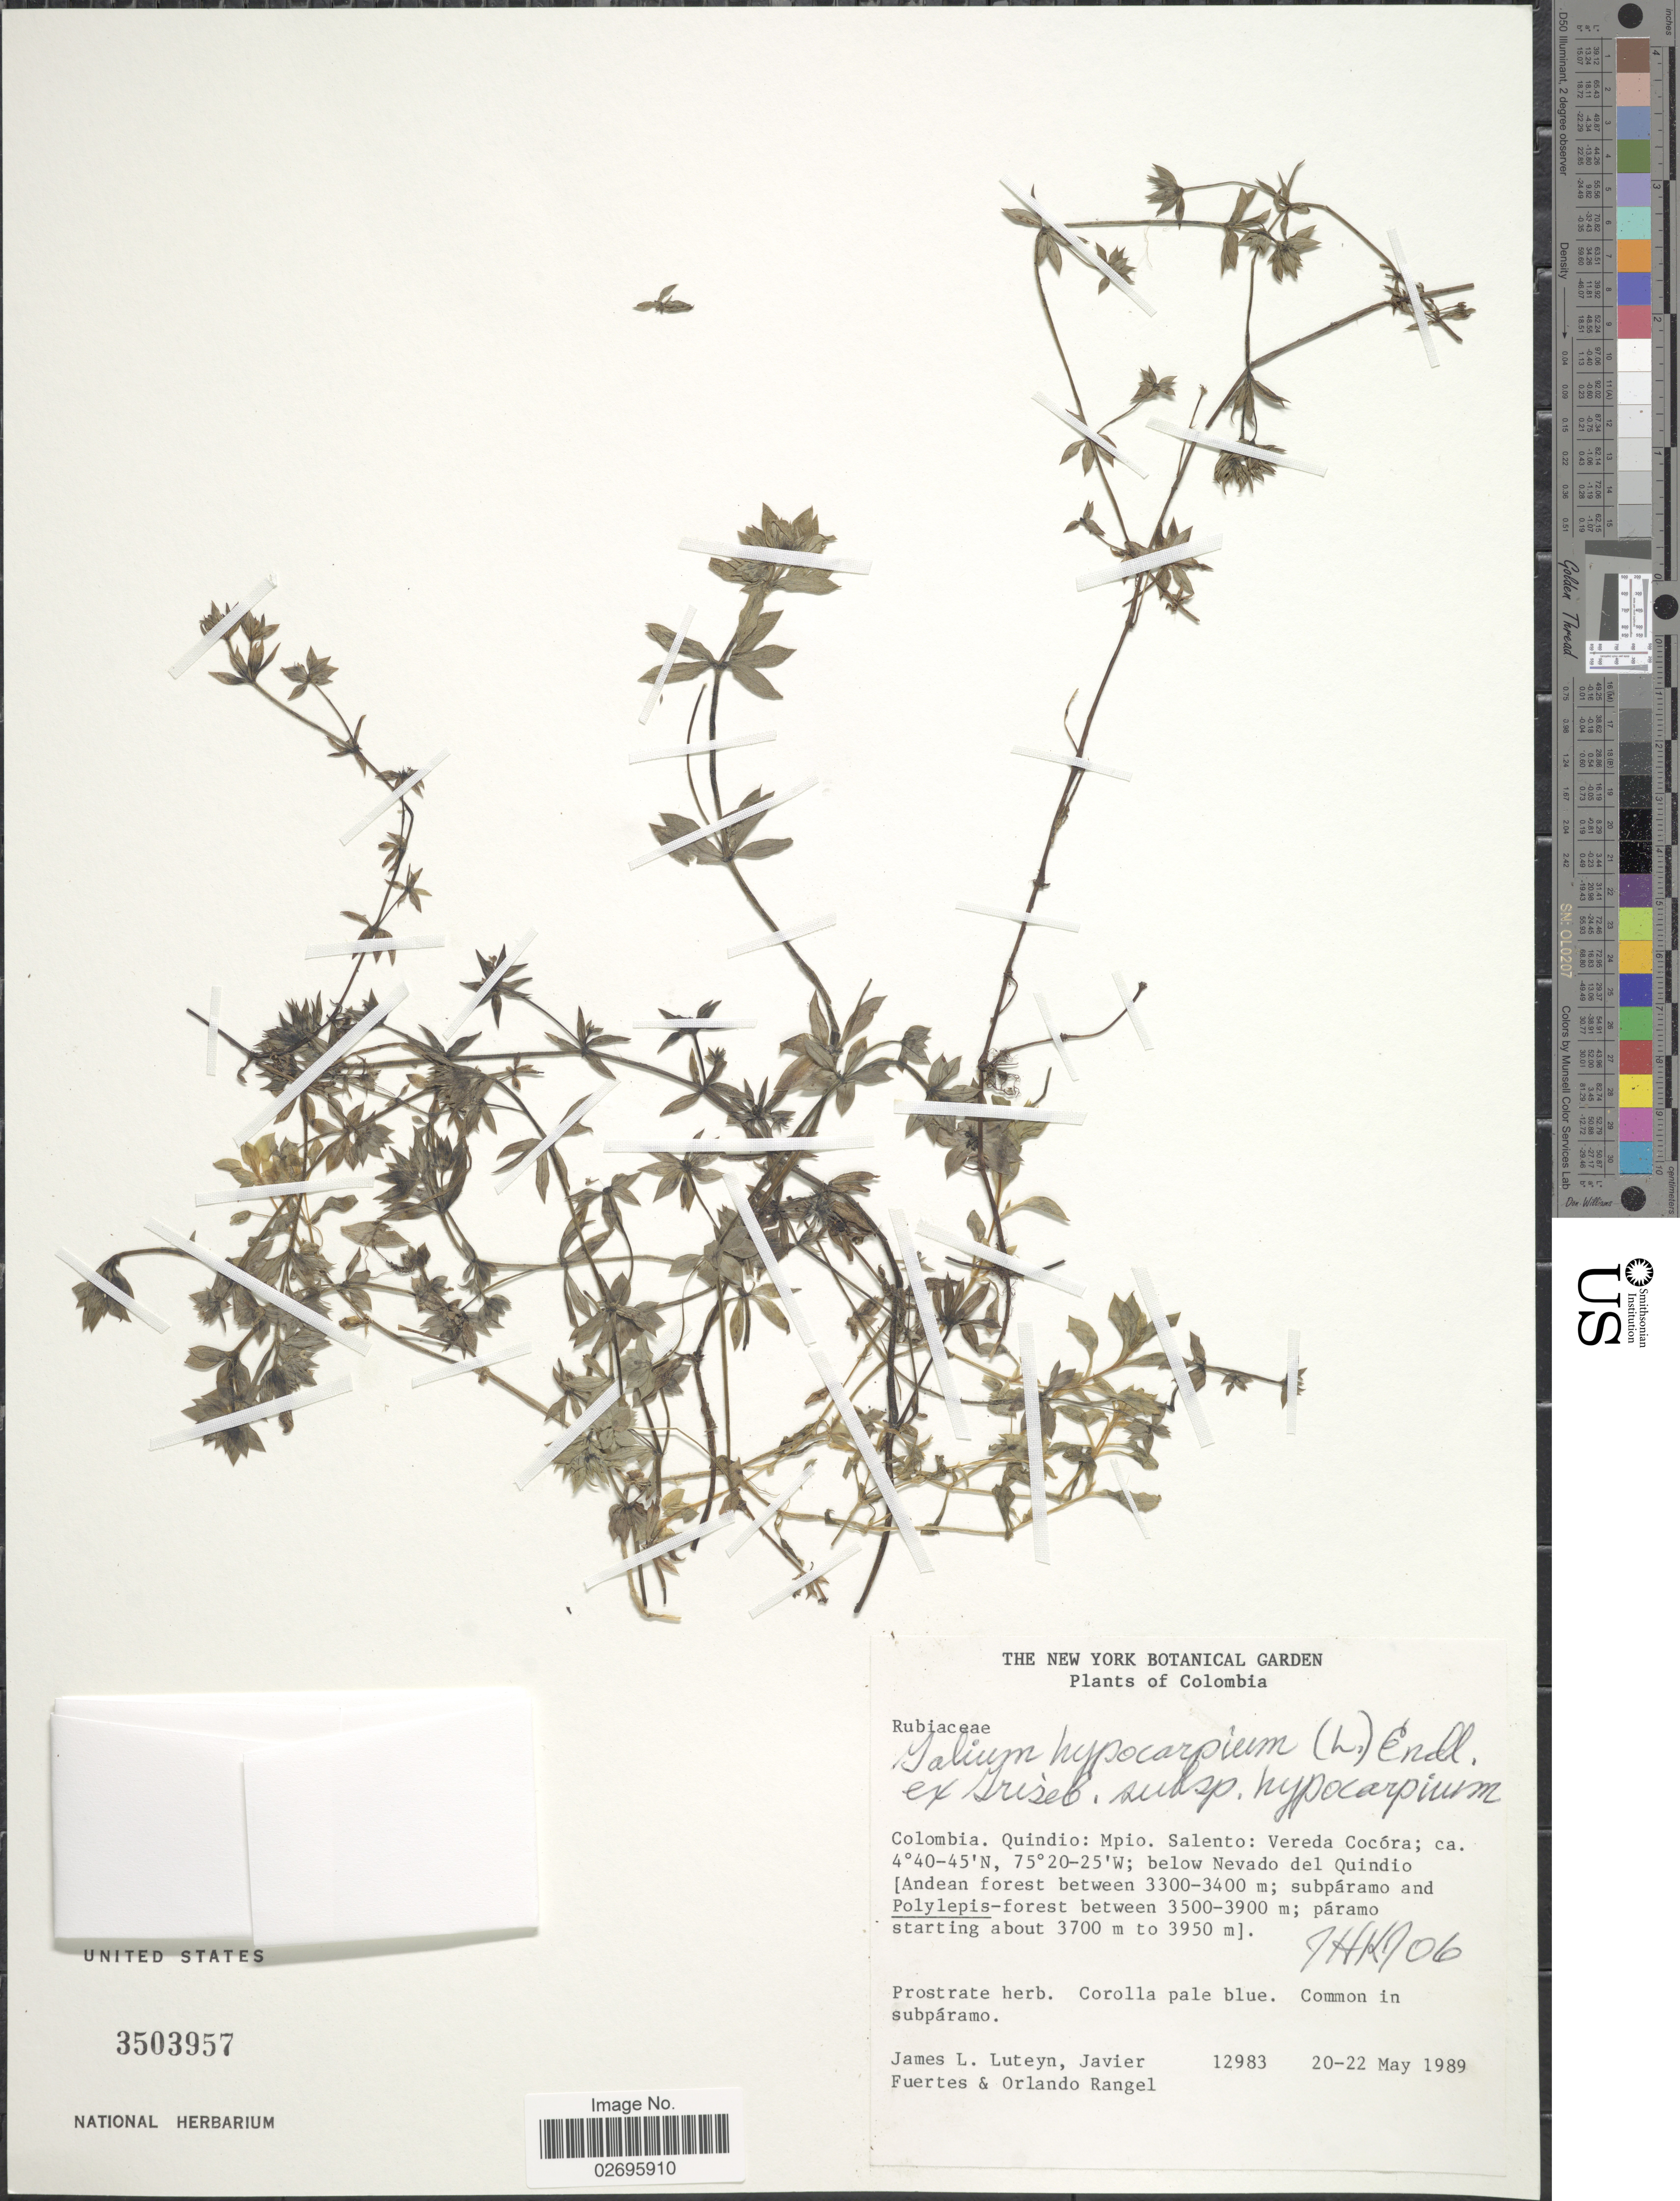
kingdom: Plantae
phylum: Tracheophyta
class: Magnoliopsida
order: Gentianales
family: Rubiaceae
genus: Galium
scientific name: Galium hypocarpium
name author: (L.) Endl. ex Griseb.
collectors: J. L. Luteyn, J. Fuertes & O. Rangel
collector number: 12983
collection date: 1989-05-20/1989-05-22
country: Colombia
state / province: Quindío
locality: Mpio Salento: Vereda Cocorá; below Nevado del Quindio [Andean forest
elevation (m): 3300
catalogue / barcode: US 3503957